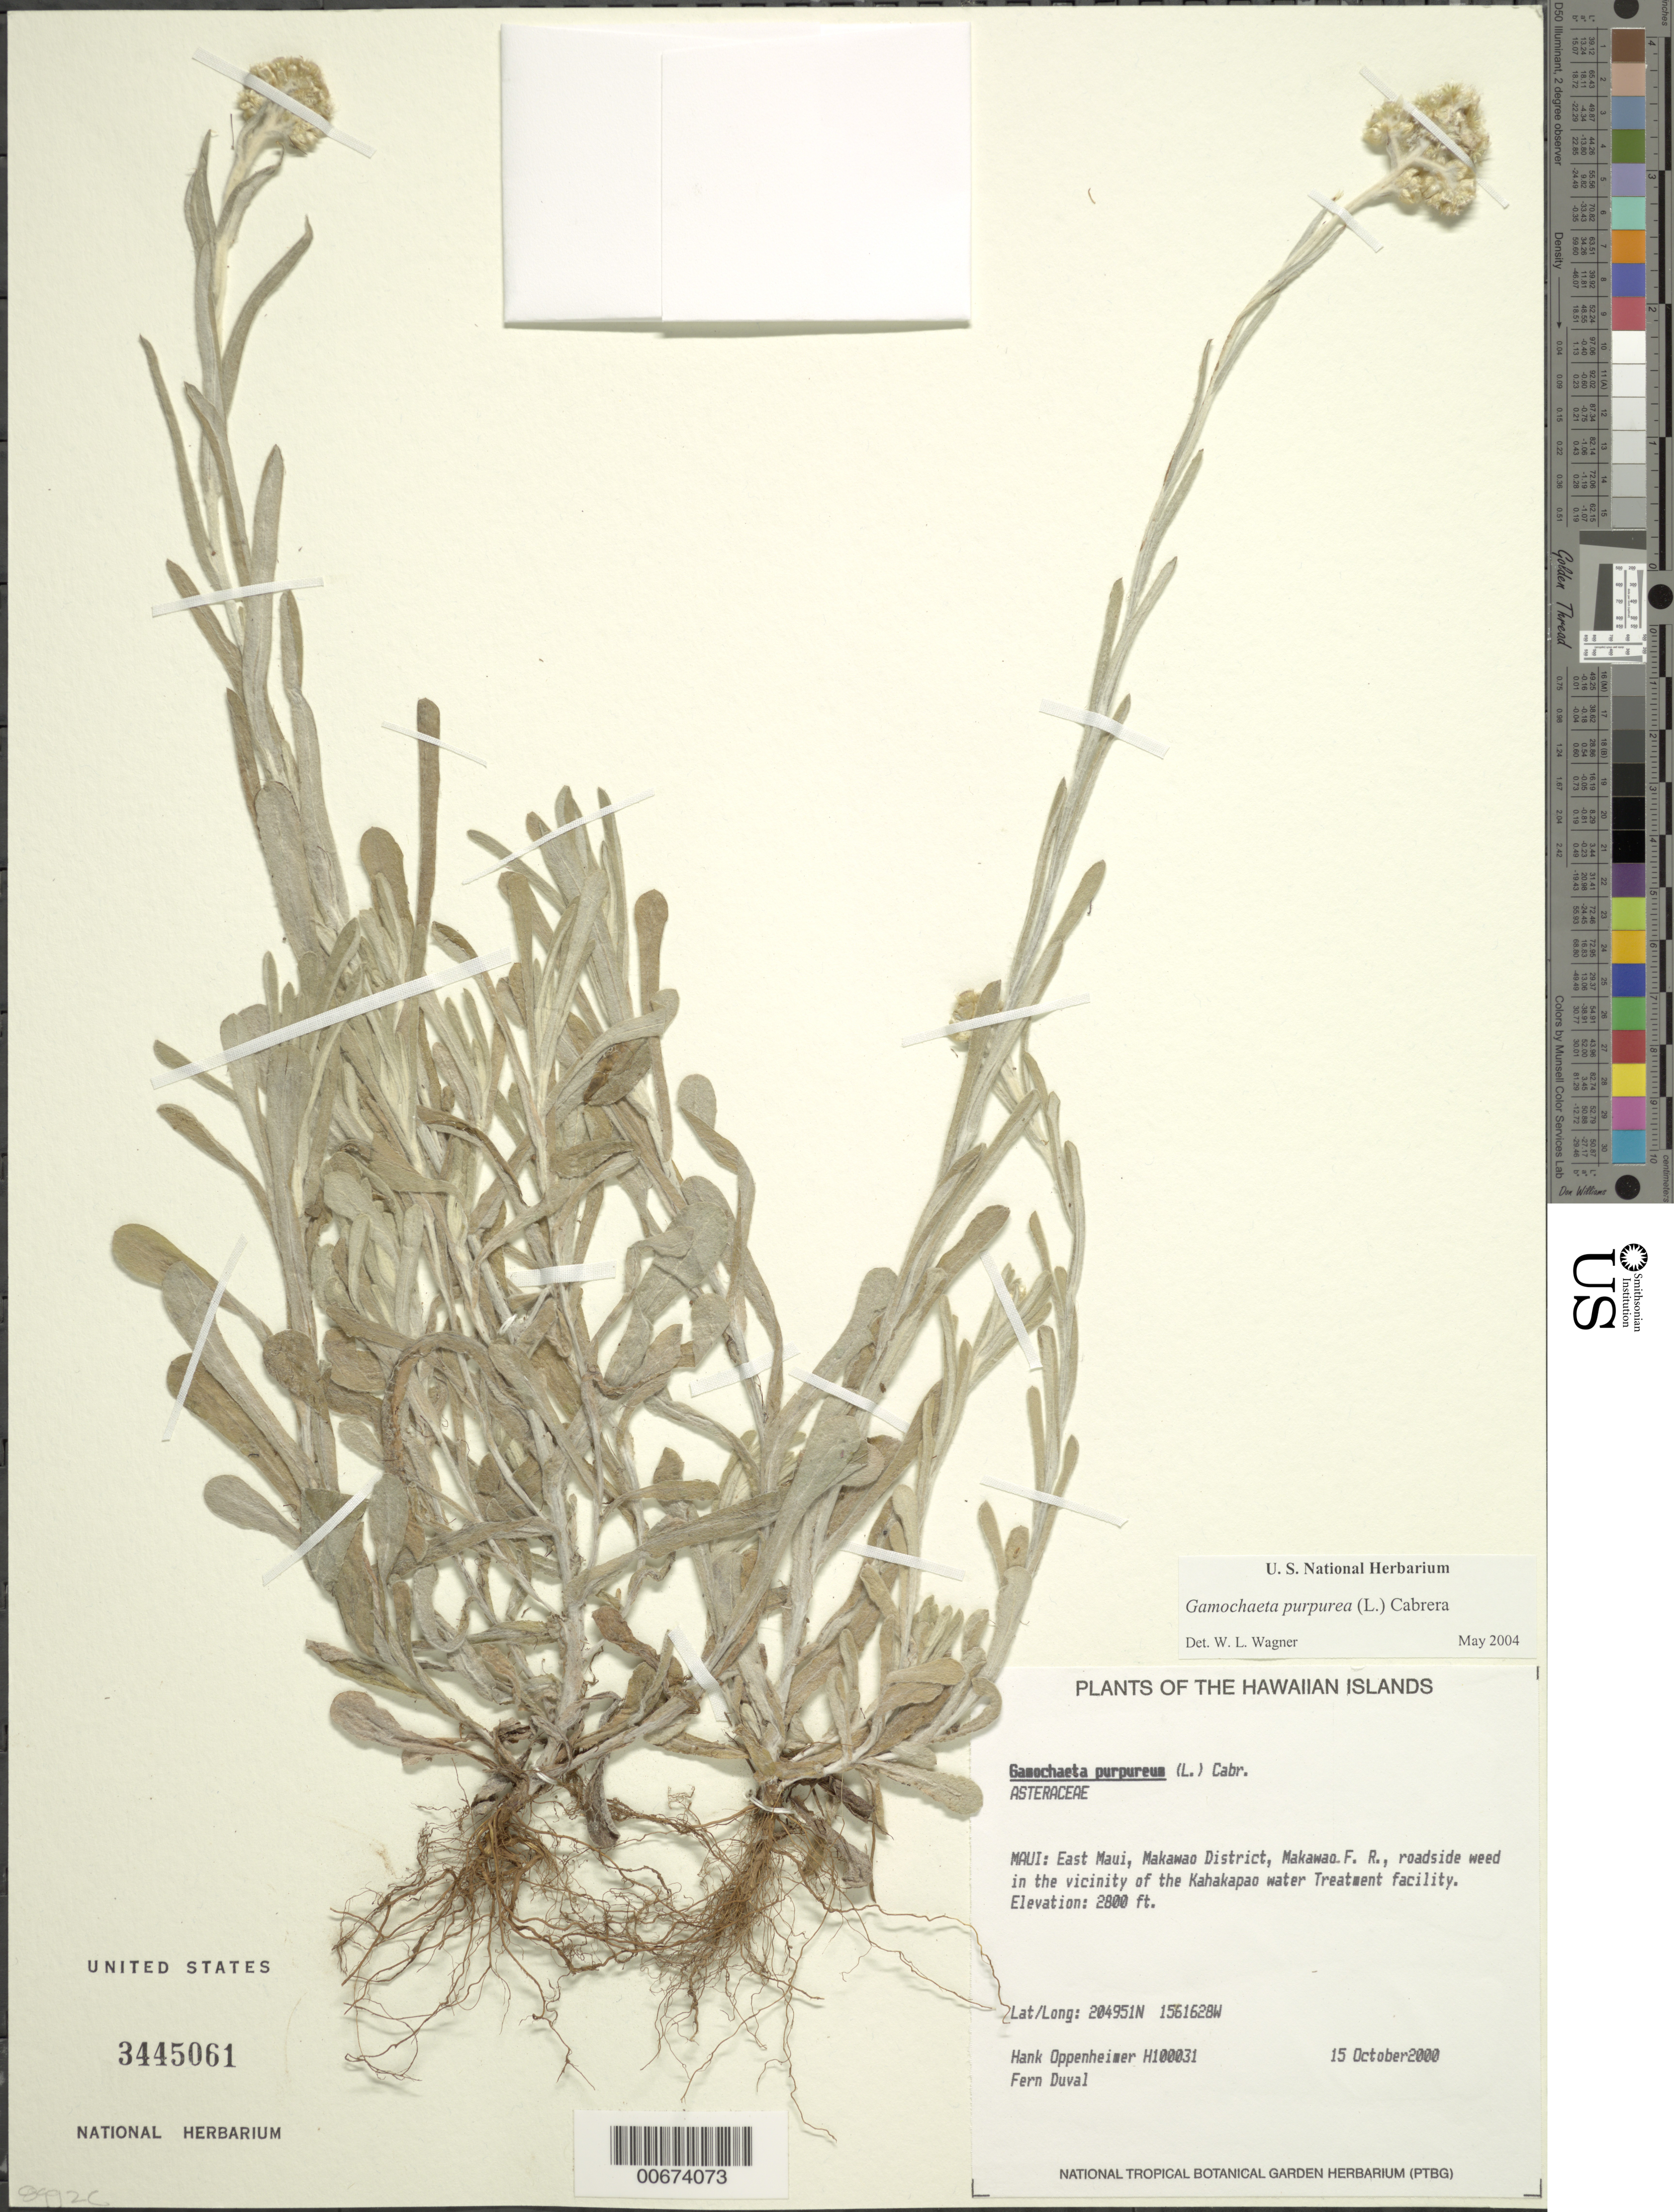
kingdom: Plantae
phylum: Tracheophyta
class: Magnoliopsida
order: Asterales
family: Asteraceae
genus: Gamochaeta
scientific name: Gamochaeta purpurea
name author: (L.) Cabrera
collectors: H. L. Oppenheimer & F. Duvall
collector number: H100031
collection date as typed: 15 Oct 2000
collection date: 2000-10-15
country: United States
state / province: Hawaii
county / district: Maui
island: Maui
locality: E Maui, Makawao District, Makawao F. R., in the vicinity of the Kahakapao water Treatment facility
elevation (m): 853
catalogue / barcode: US 3445061